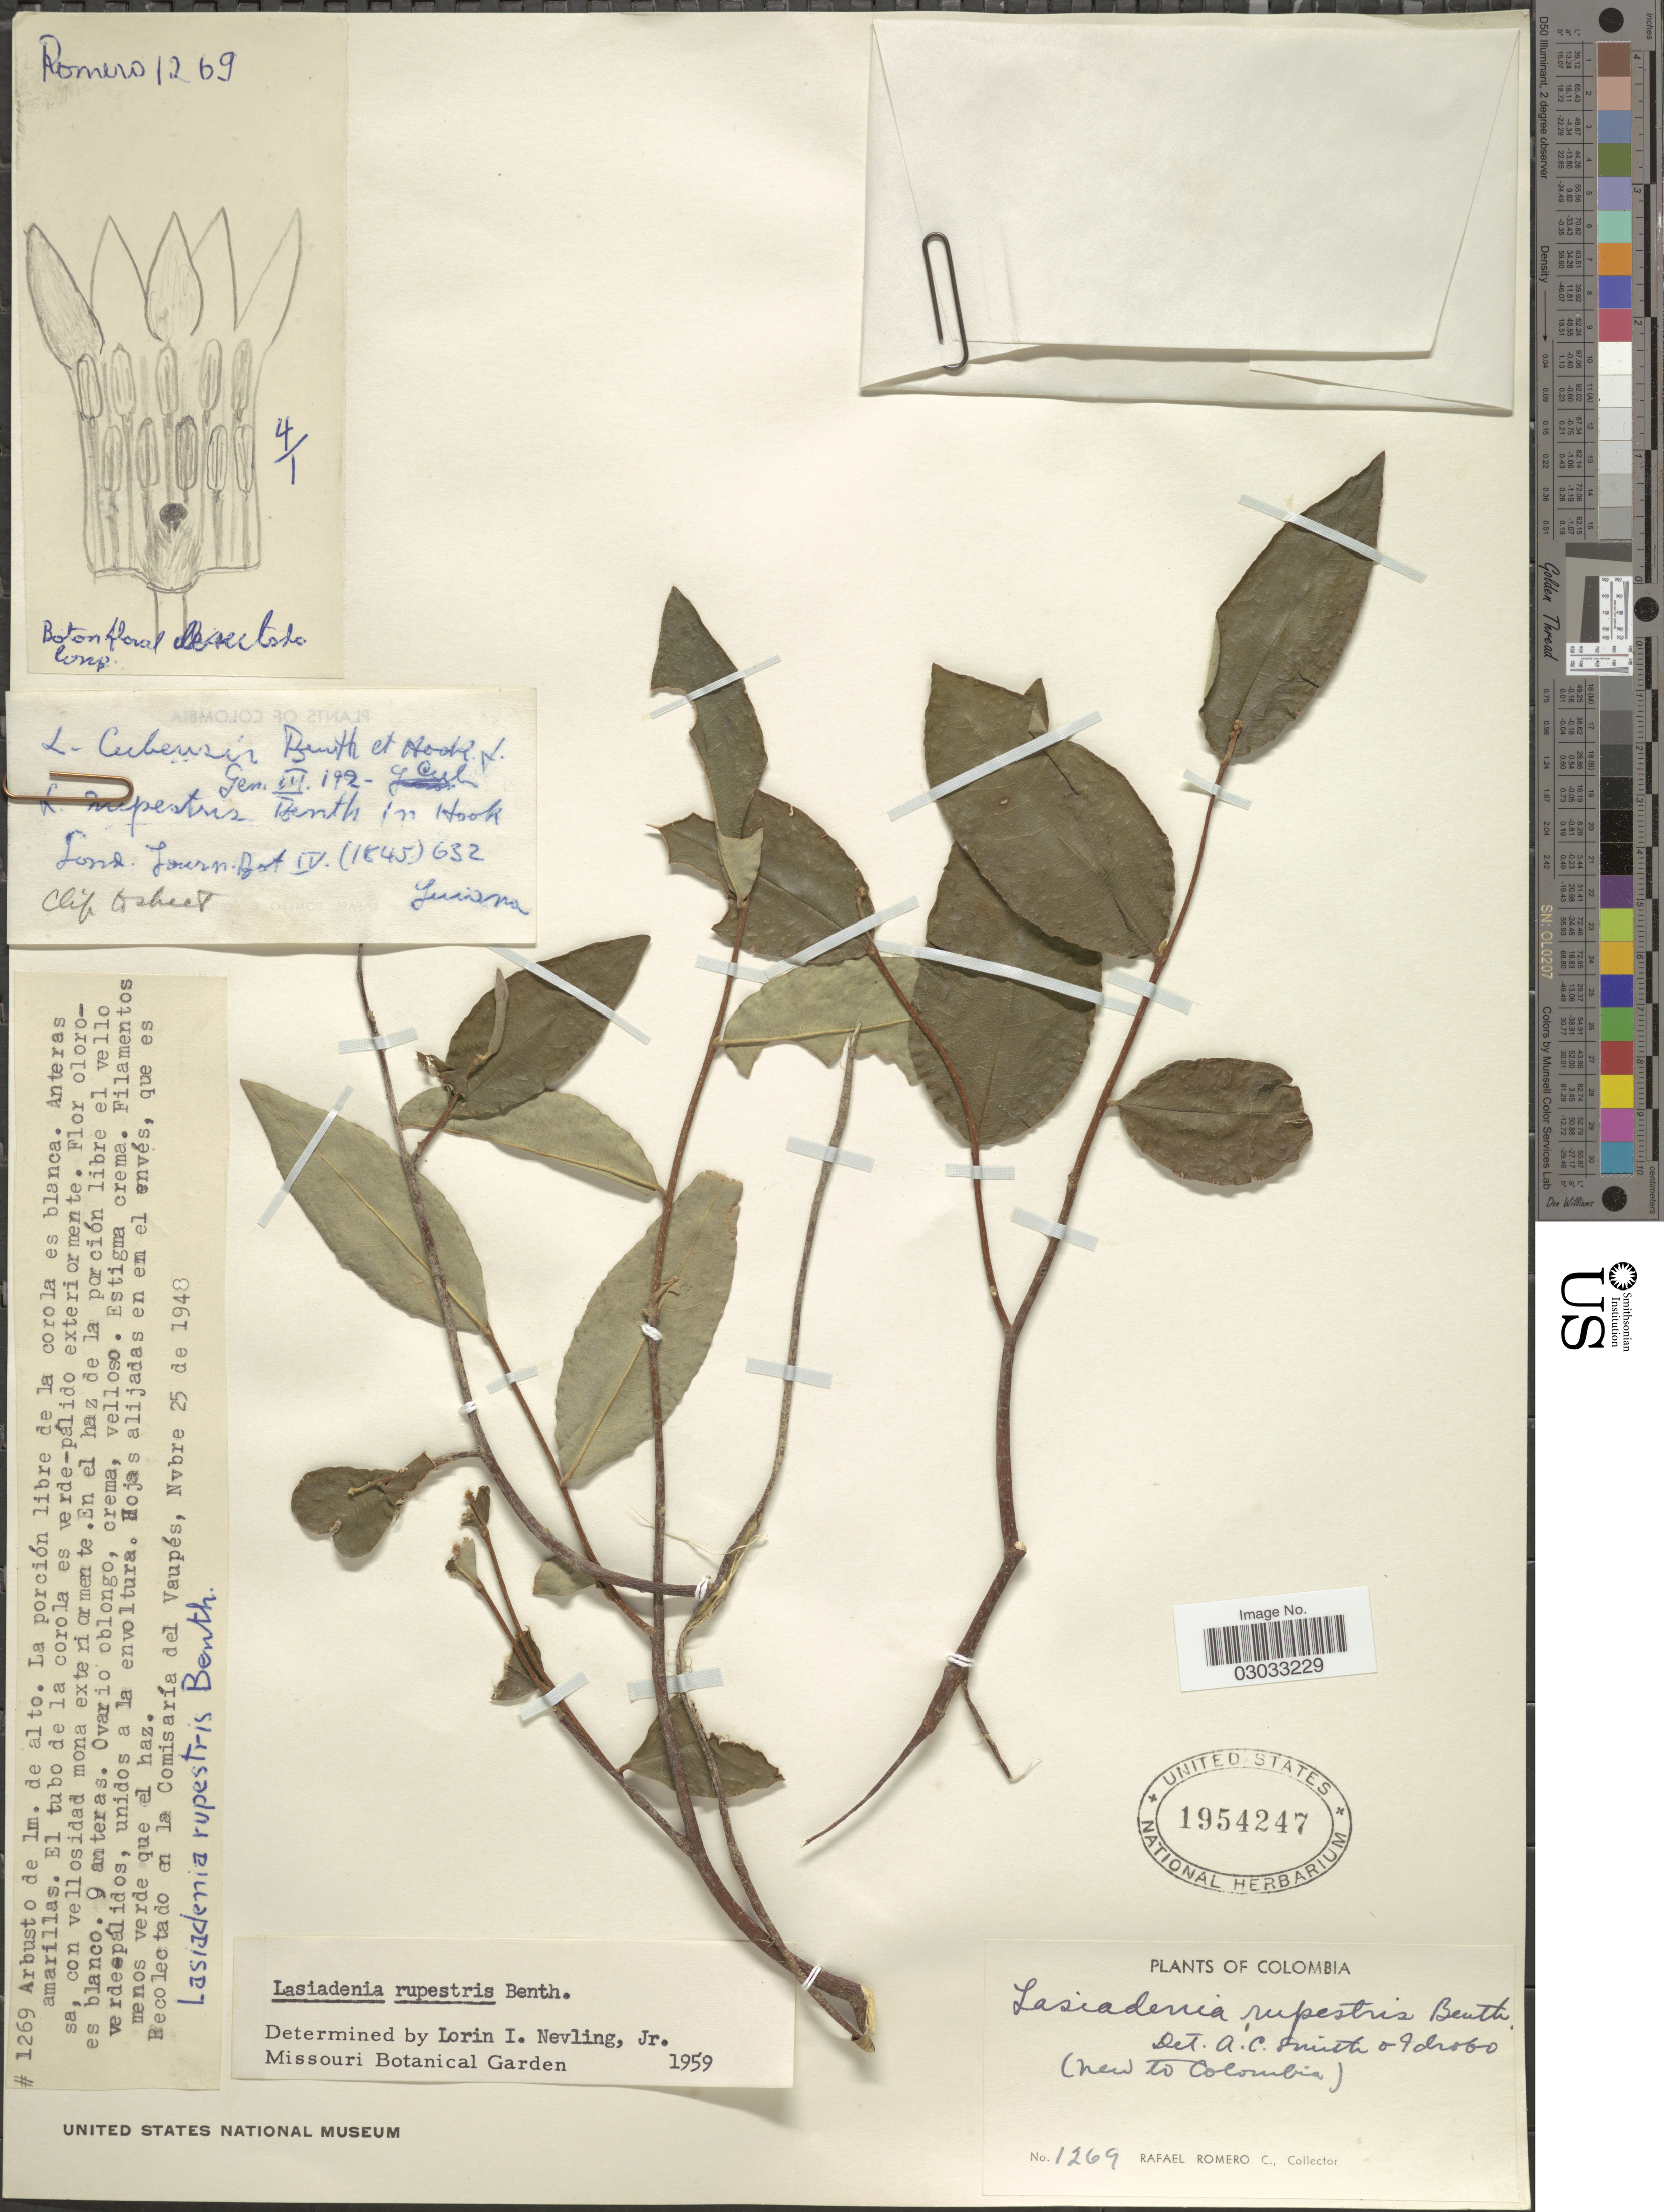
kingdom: Plantae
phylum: Tracheophyta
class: Magnoliopsida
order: Malvales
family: Thymelaeaceae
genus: Lasiadenia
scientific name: Lasiadenia rupestris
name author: Benth.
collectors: R. Romero Castañeda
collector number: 1269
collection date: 1948-11-25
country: Colombia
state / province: Vaupés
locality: La Comisaría del Vaupés.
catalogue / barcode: US 1954247